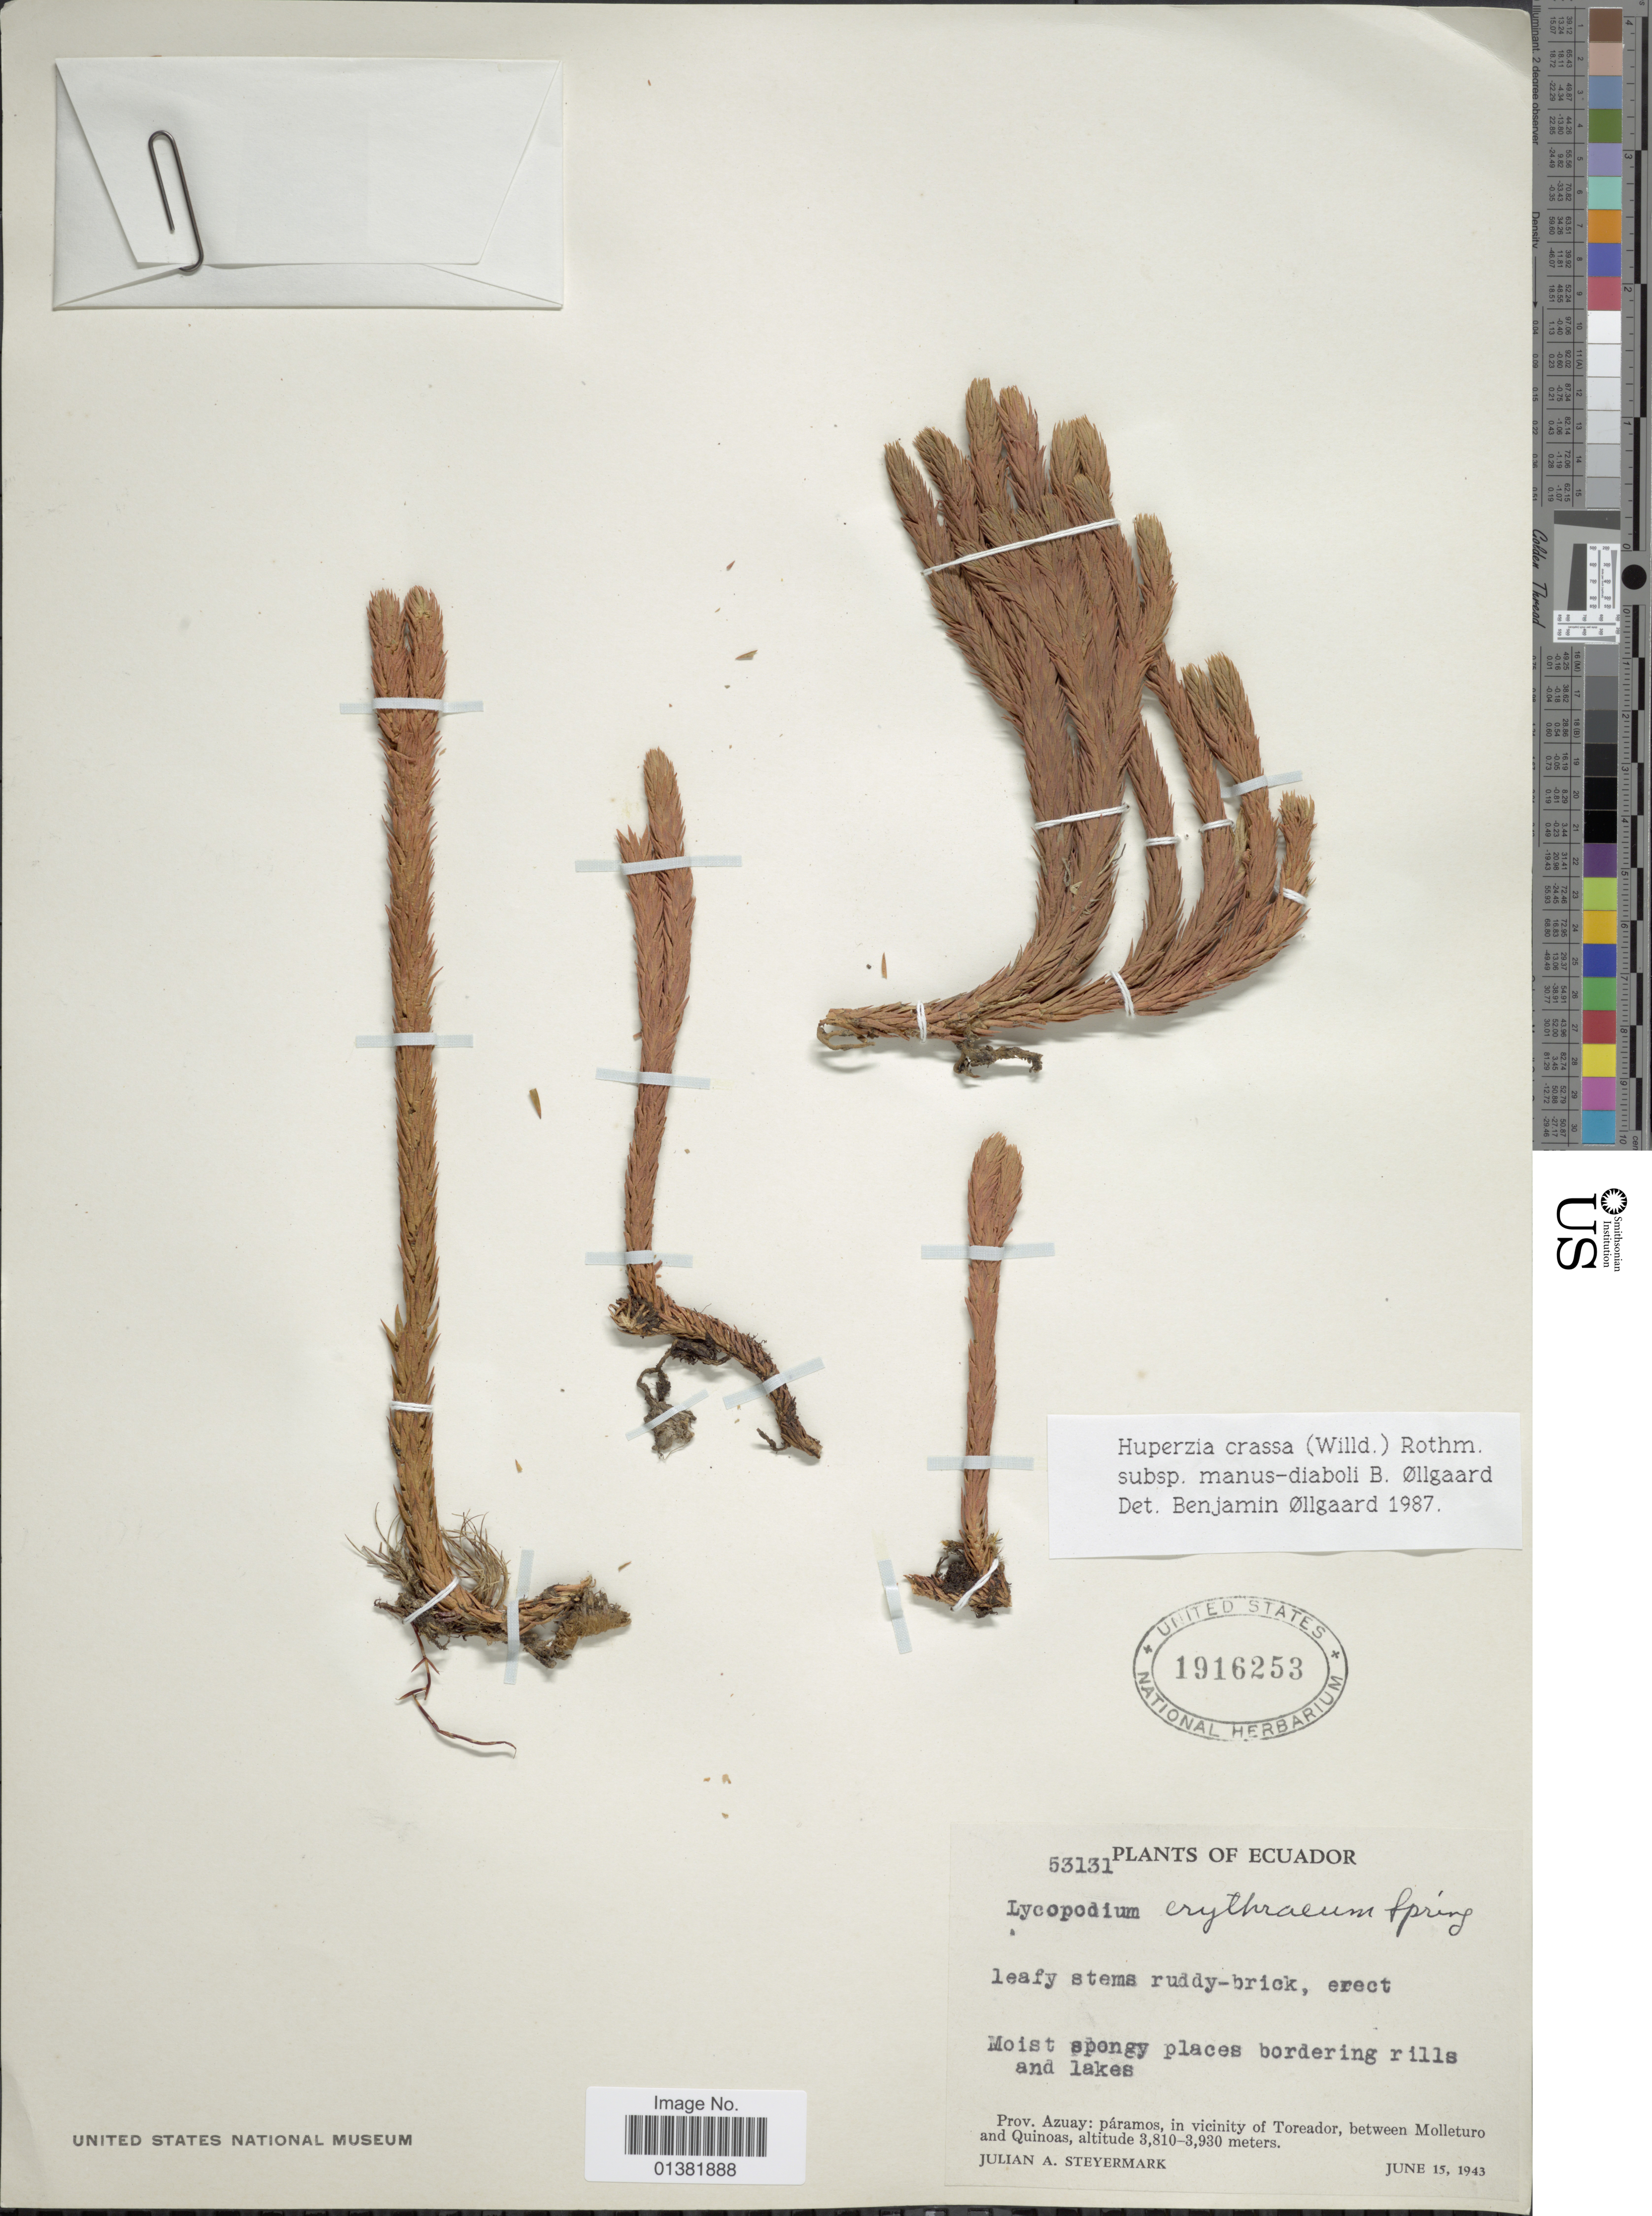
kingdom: Plantae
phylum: Tracheophyta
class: Lycopodiopsida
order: Lycopodiales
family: Lycopodiaceae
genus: Phlegmariurus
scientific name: Phlegmariurus crassus var. manus-diaboli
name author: (B. Øllg.) B. Øllg.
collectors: J. Steyermark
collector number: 53131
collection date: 1943-06-15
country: Ecuador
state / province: Azuay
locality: Páramos, in vicinity of Toreador, between Molleturo and Quinoas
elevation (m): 3810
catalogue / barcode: US 1916253